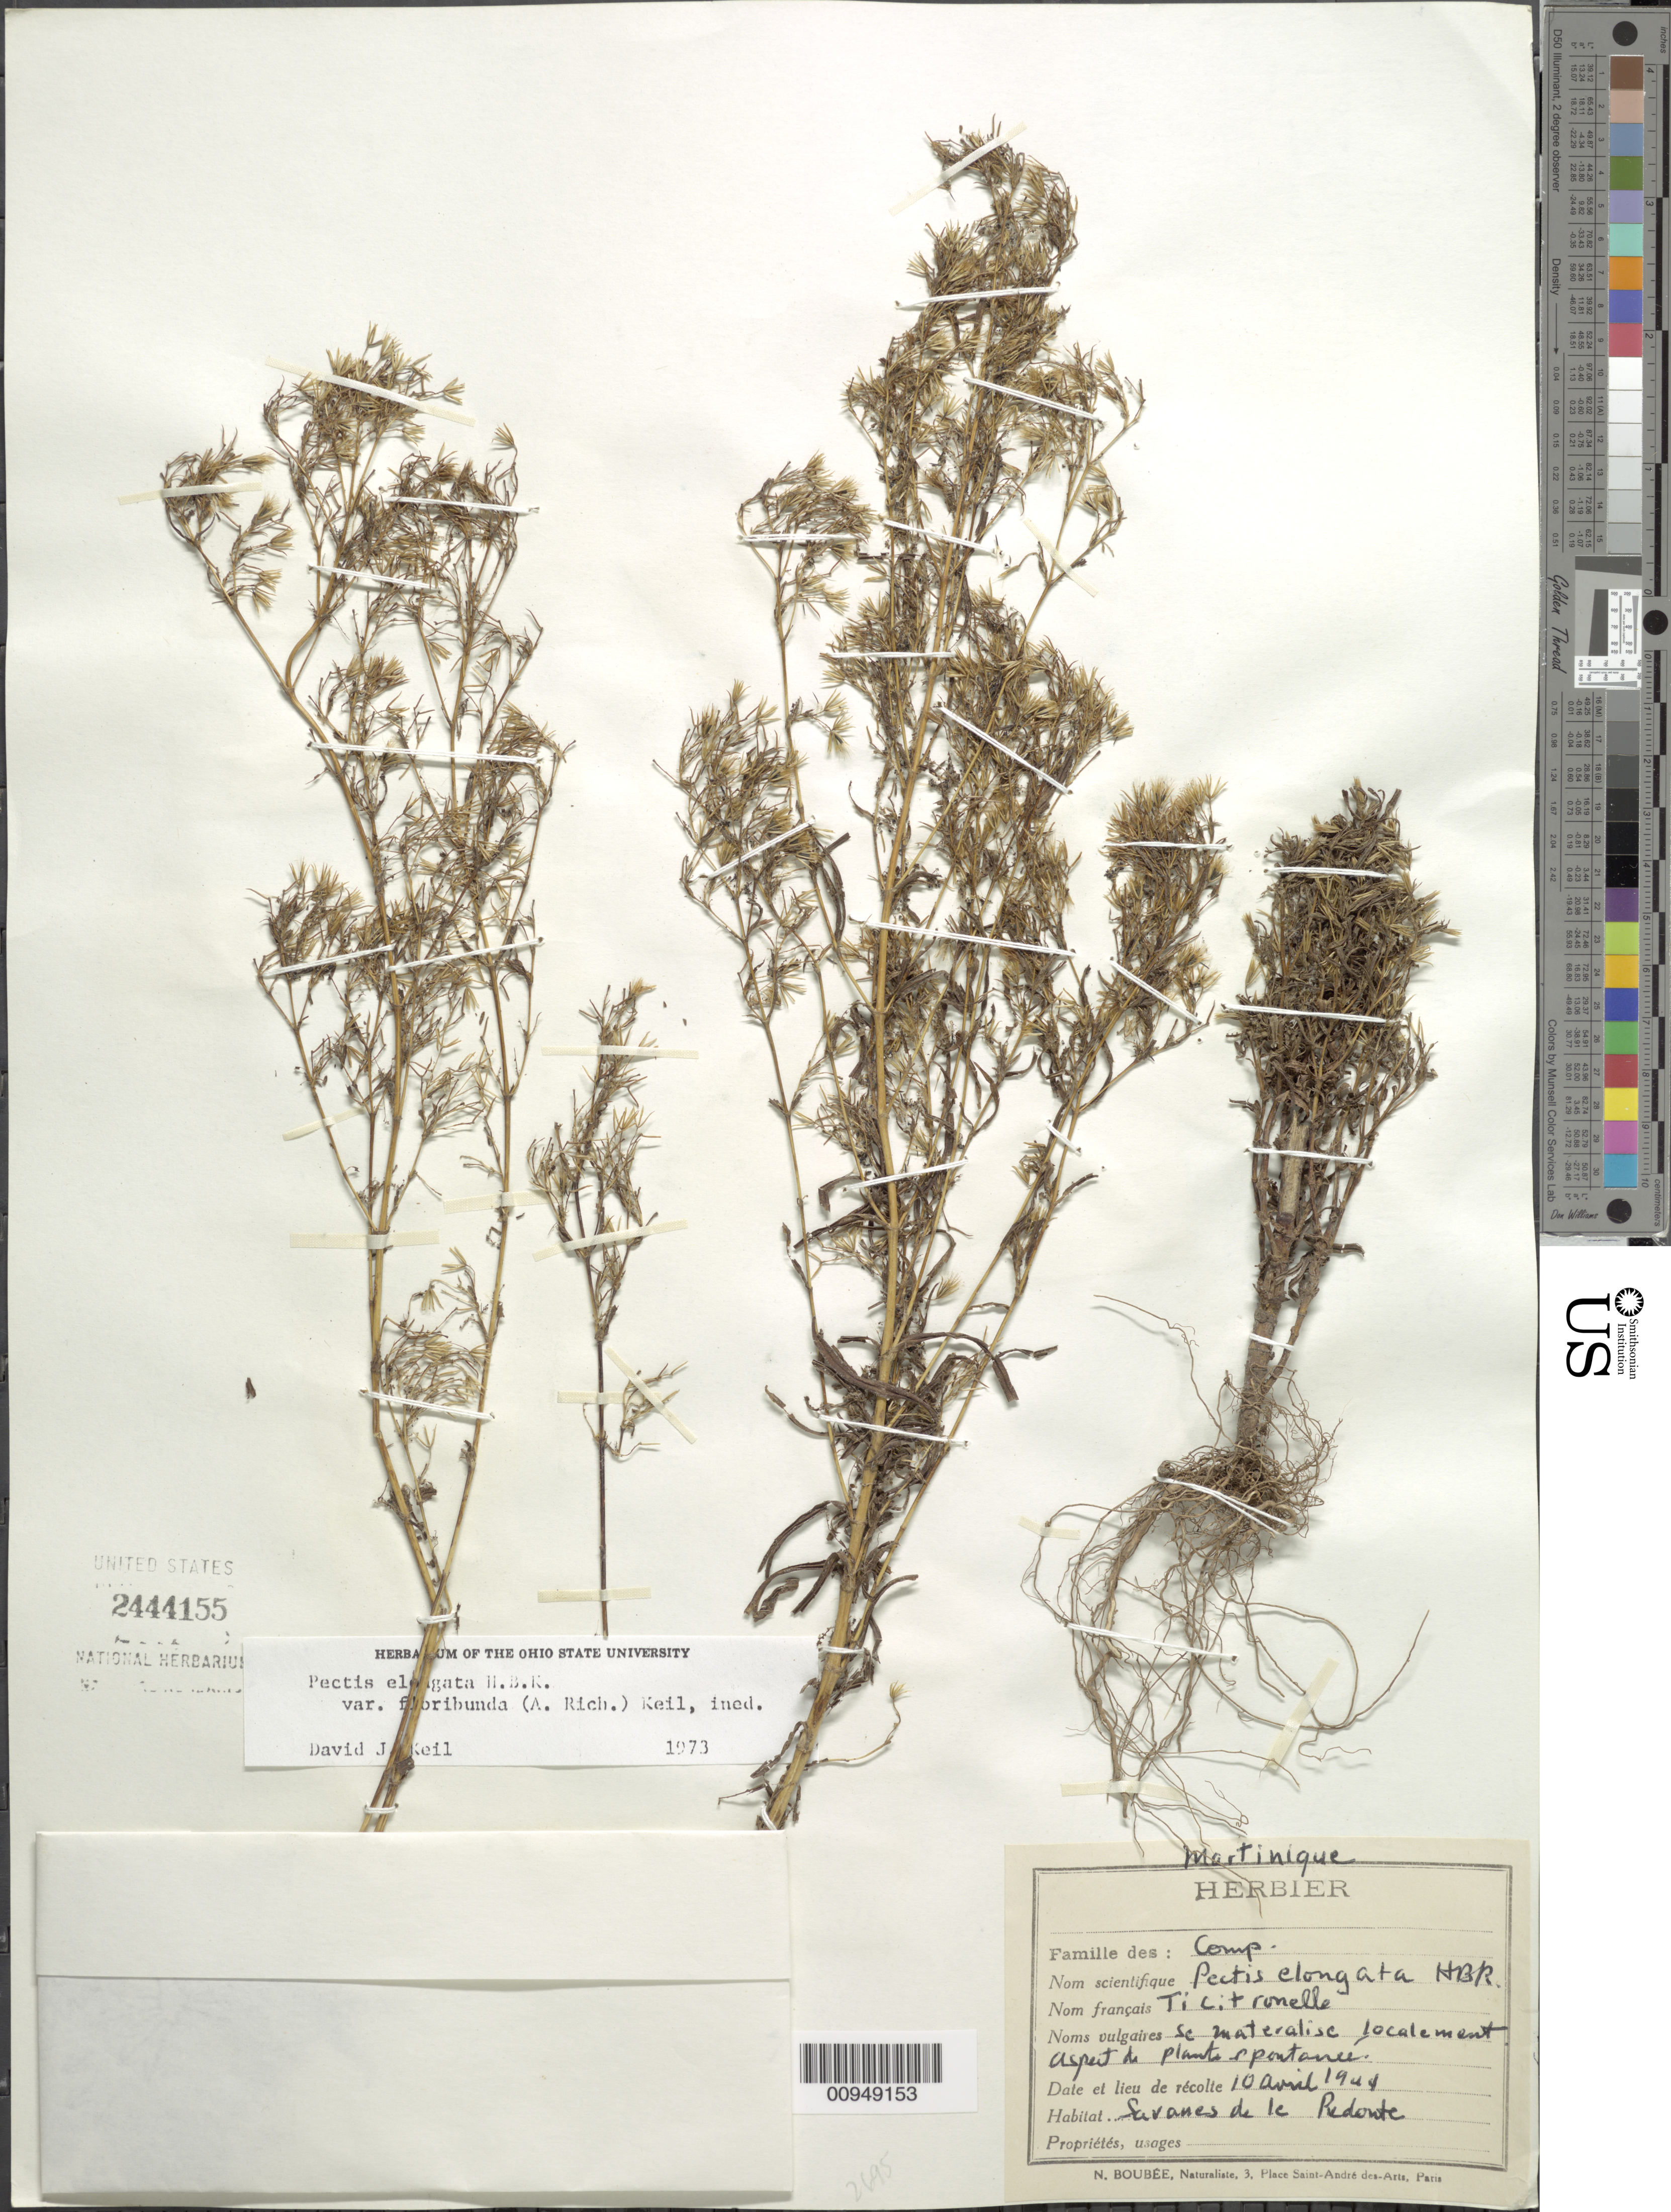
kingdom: Plantae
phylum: Tracheophyta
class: Magnoliopsida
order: Asterales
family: Asteraceae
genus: Pectis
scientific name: Pectis elongata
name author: Kunth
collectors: N. Boubee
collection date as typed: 10 Apr 1944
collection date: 1944-04-10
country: Martinique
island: Martinique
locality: Savanes de la Redonte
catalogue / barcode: US 2444155